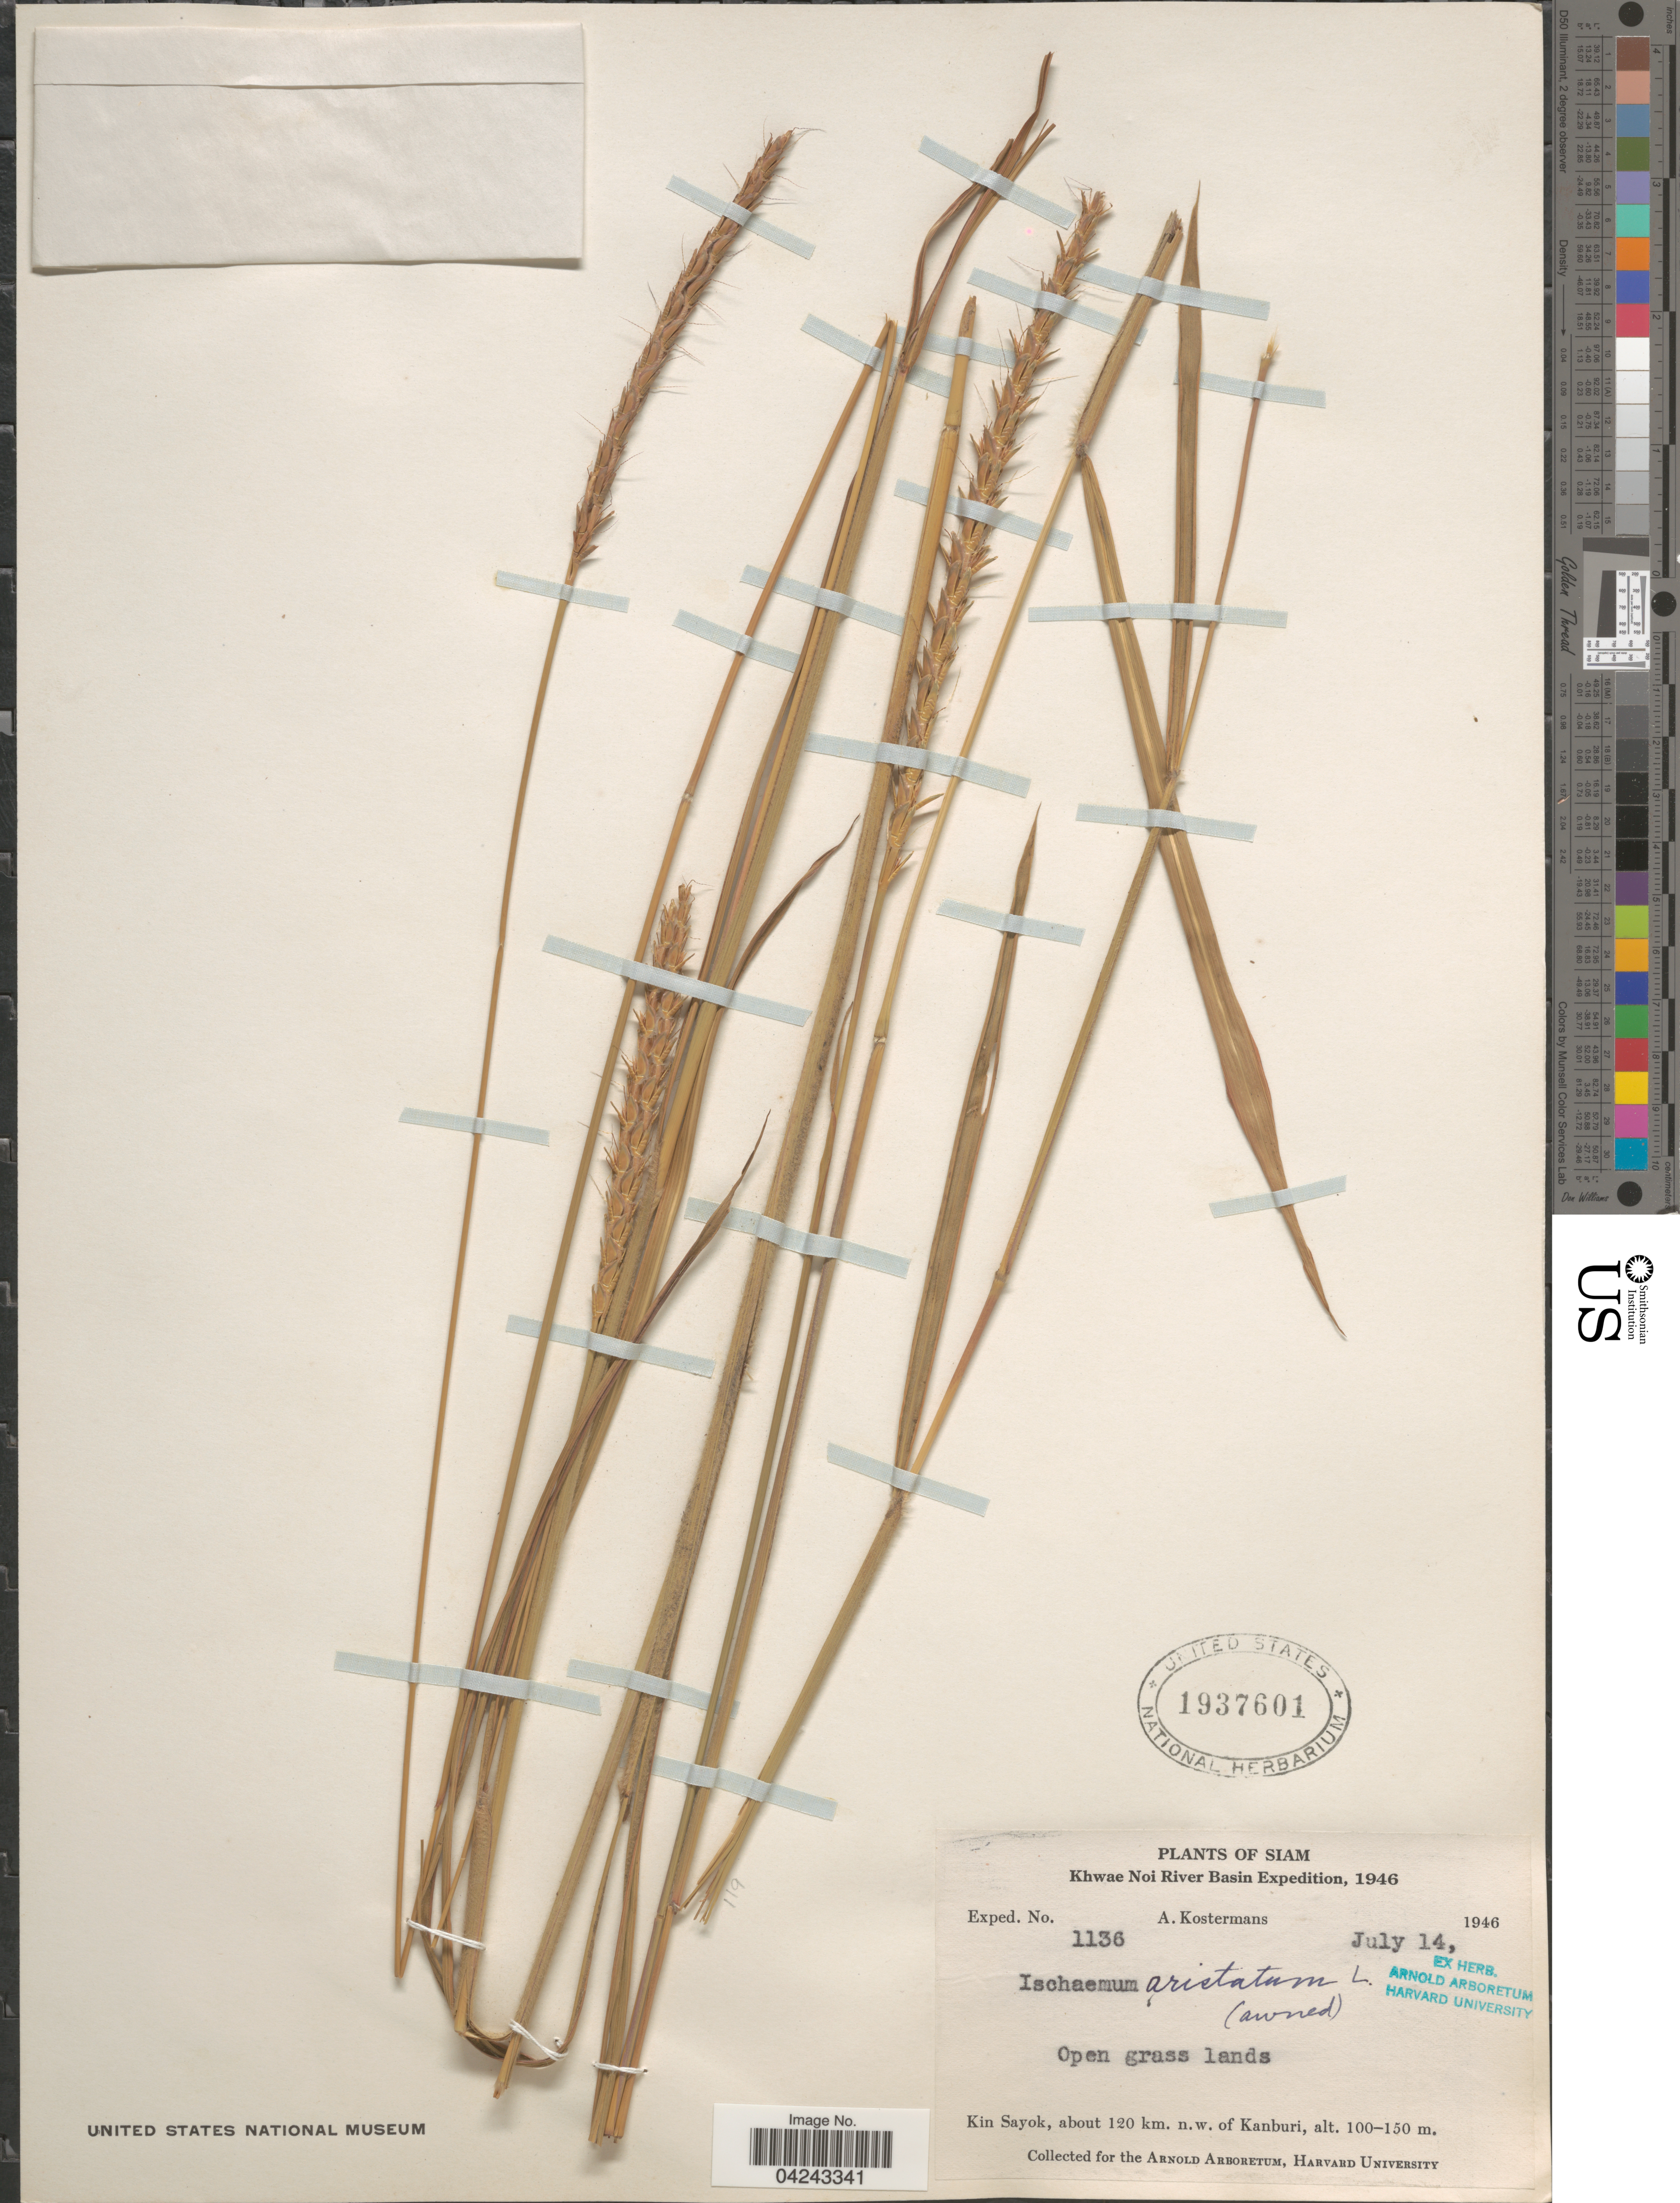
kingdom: Plantae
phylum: Tracheophyta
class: Liliopsida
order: Poales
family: Poaceae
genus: Ischaemum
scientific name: Ischaemum ciliare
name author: Retz.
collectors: A. J. G. Kostermans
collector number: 1136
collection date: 1946-07-14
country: Thailand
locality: Siam. Khwae Noi River Basin Expedition, 1946. Kin Sayok, about 120 km. n.w. of Kanburi.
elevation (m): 100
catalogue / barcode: US 1937601